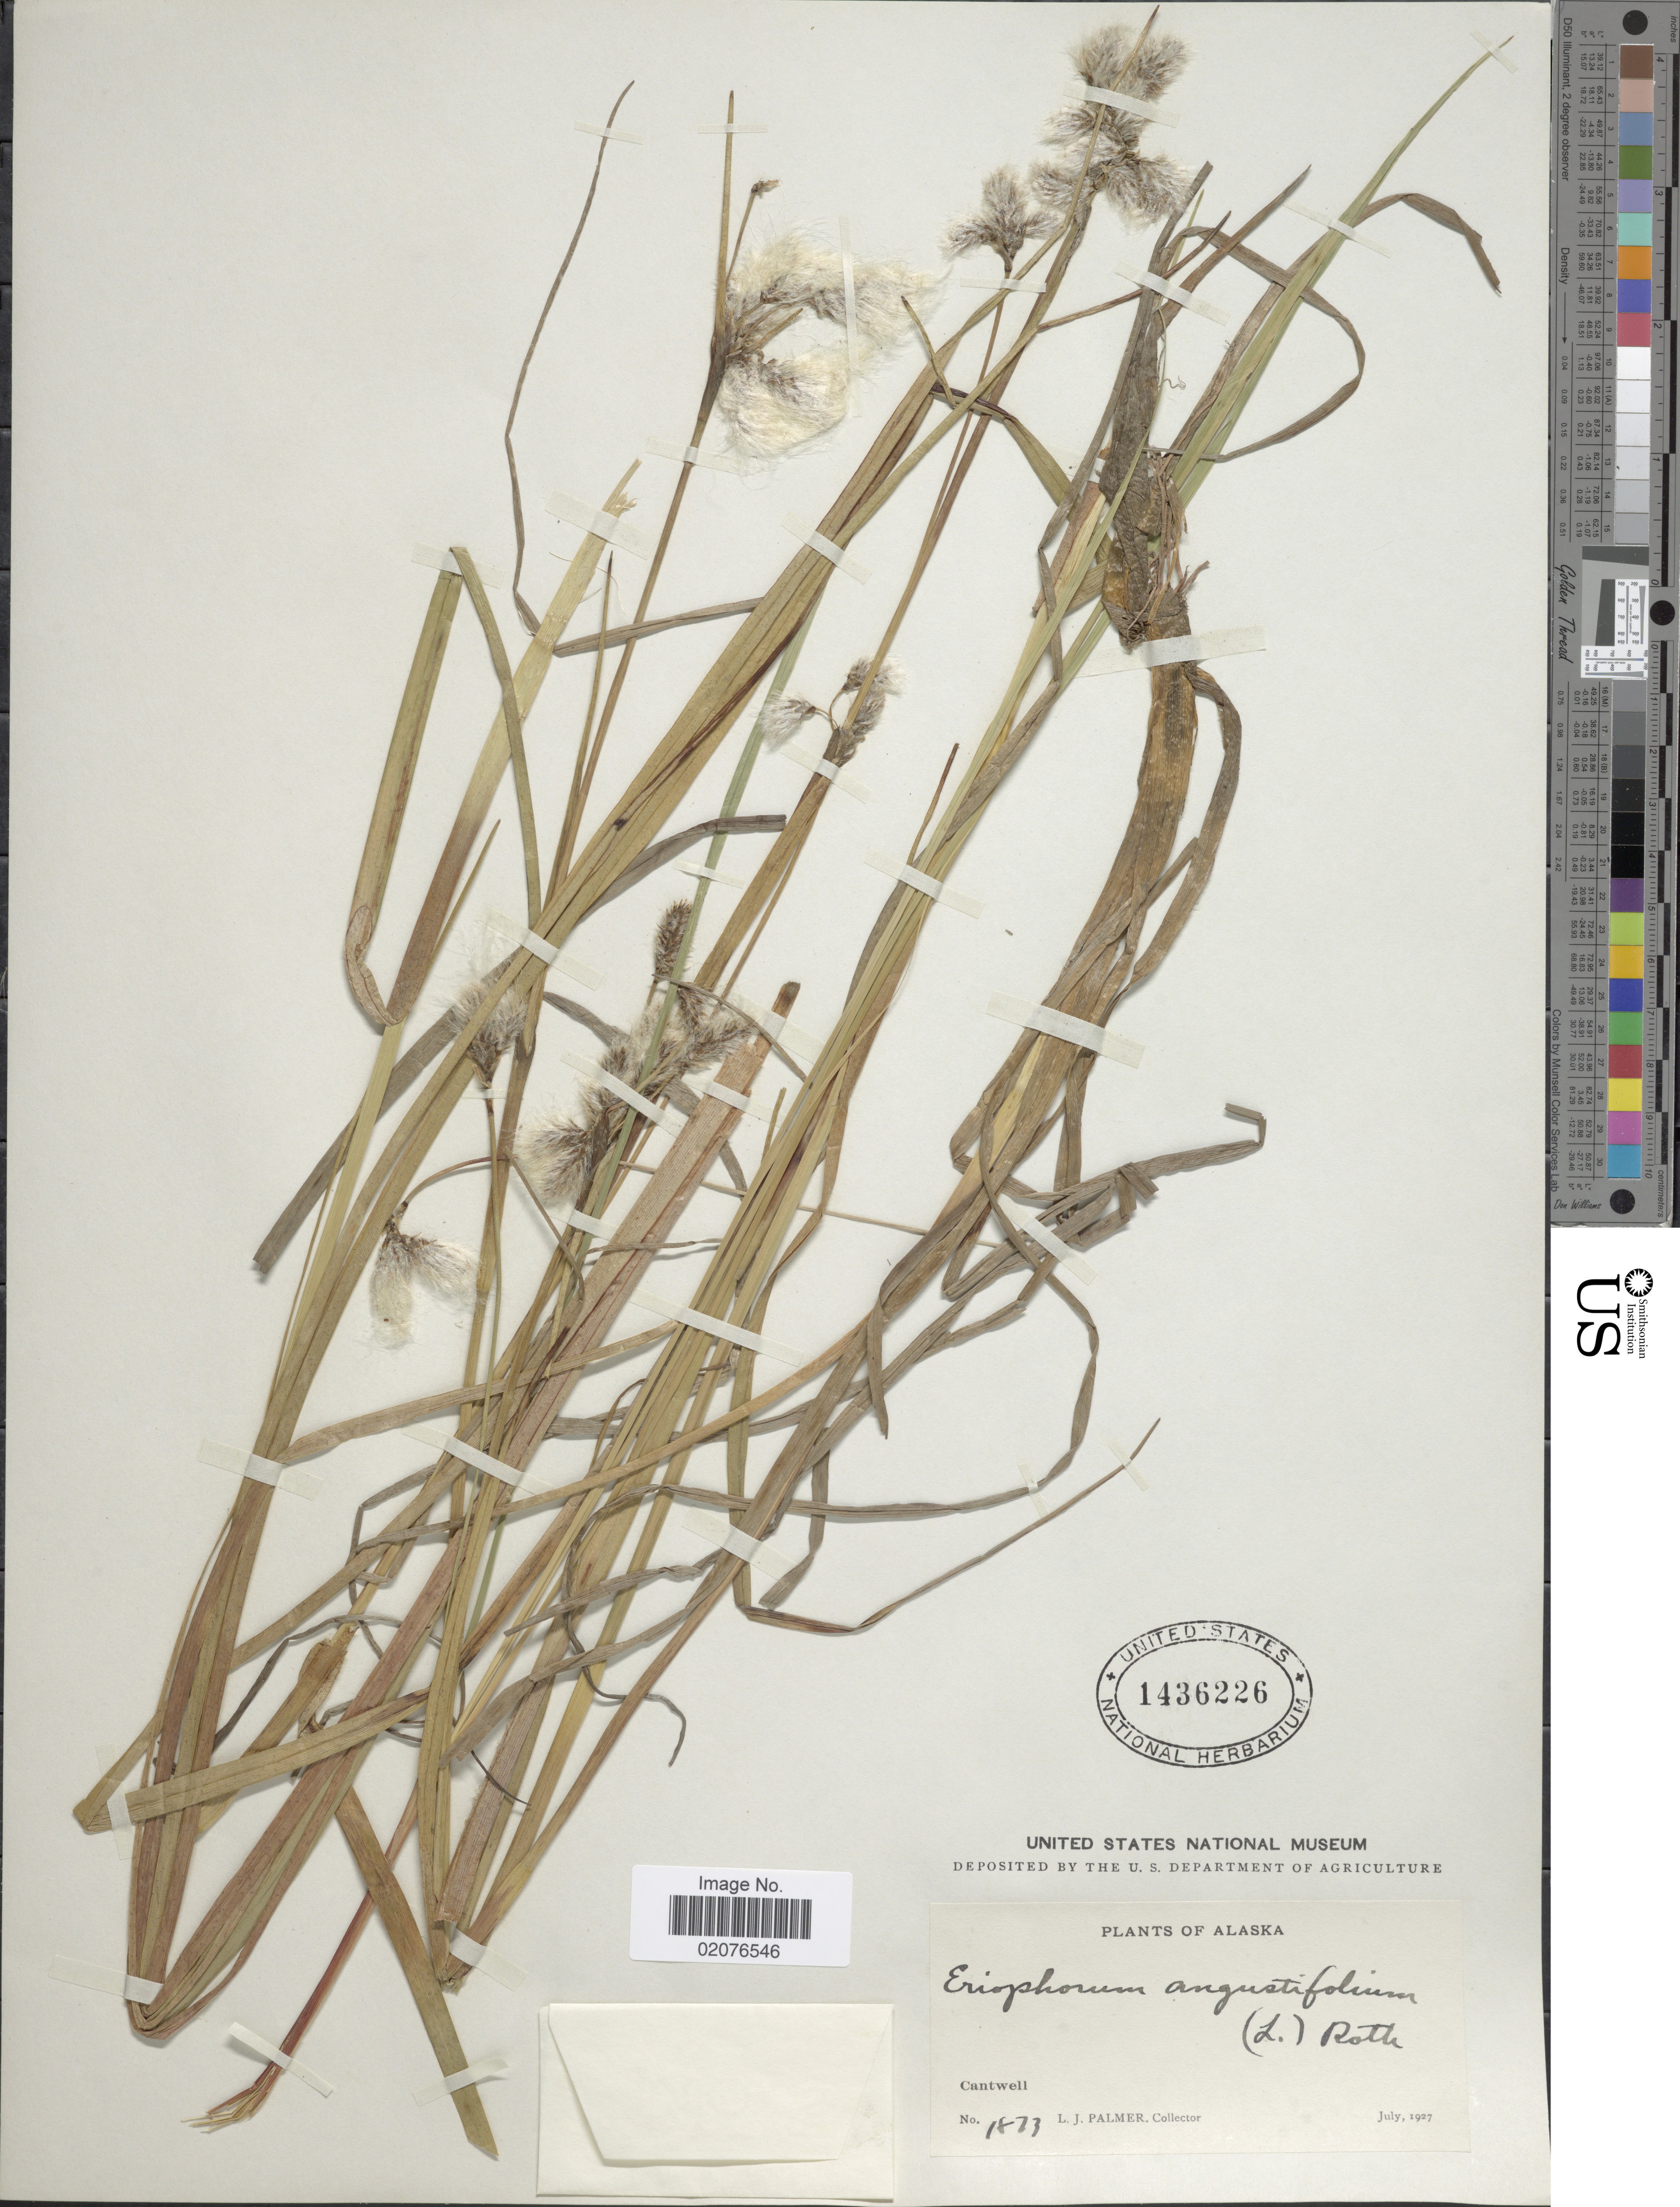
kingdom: Plantae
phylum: Tracheophyta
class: Liliopsida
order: Poales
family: Cyperaceae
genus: Eriophorum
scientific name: Eriophorum angustifolium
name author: Honck.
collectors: L. J. Palmer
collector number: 1873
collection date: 1927-07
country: United States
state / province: Alaska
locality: Cantwell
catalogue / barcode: US 1436226